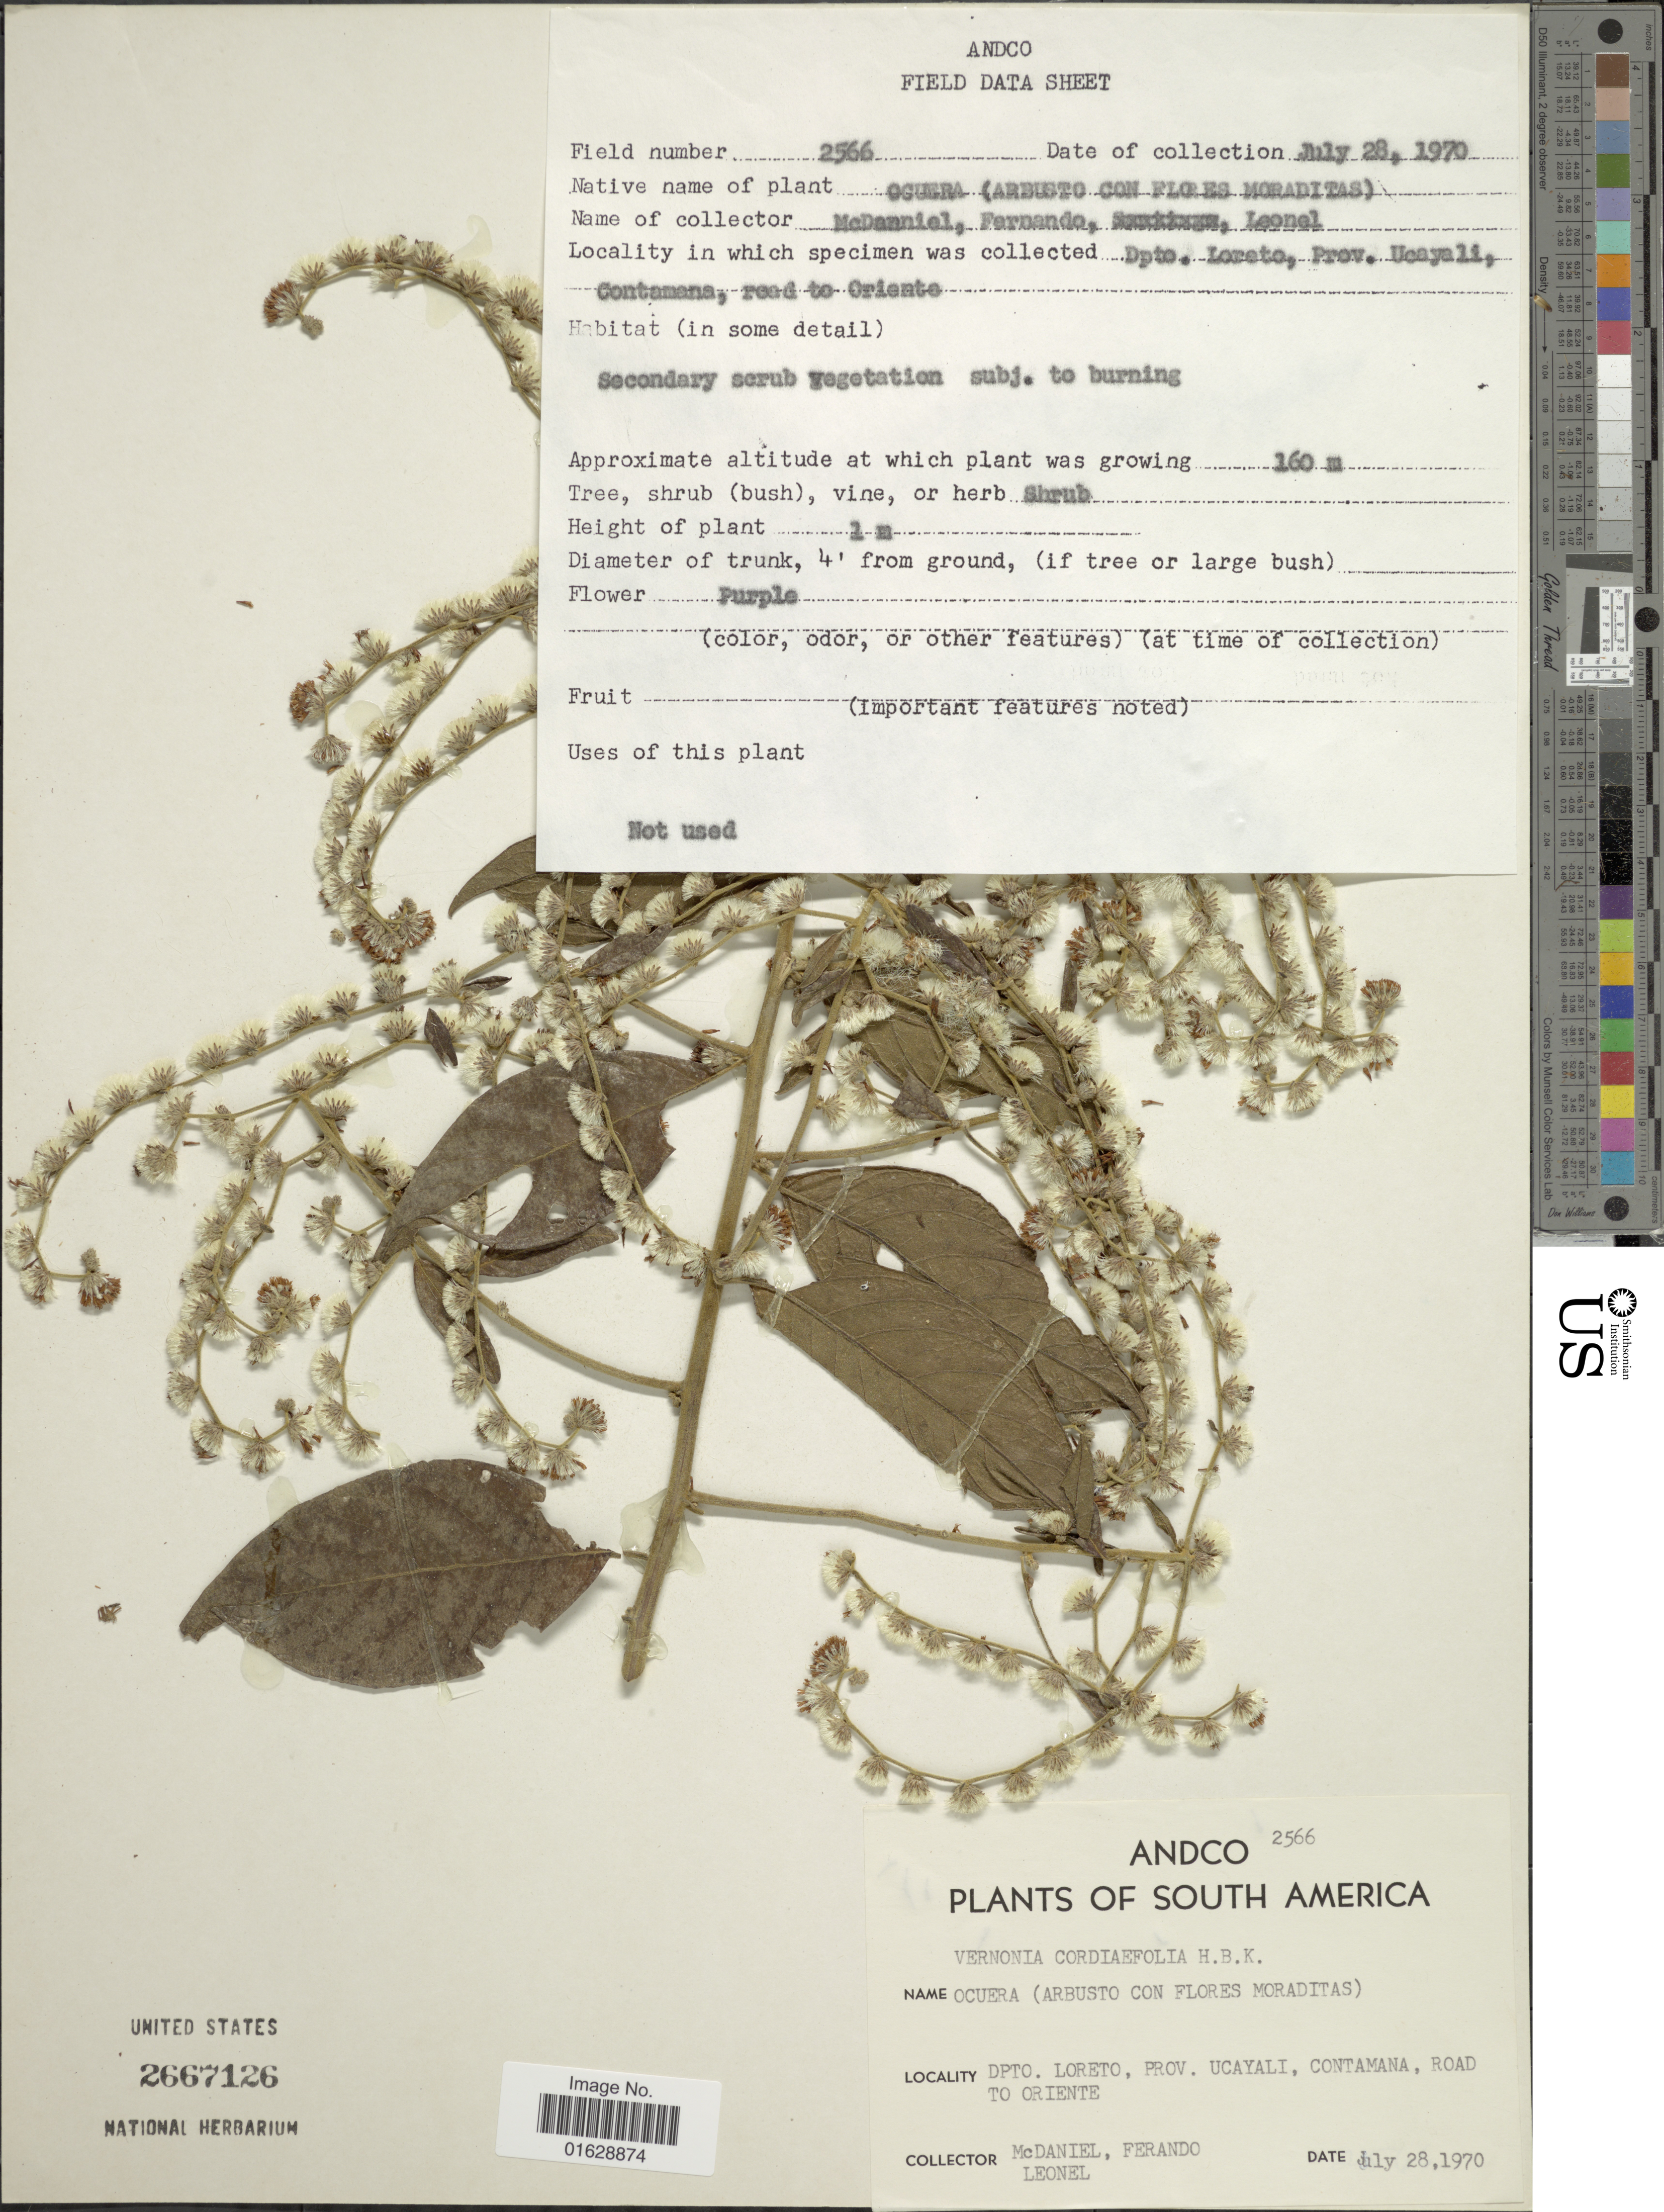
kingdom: Plantae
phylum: Tracheophyta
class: Magnoliopsida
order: Asterales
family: Asteraceae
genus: Lepidaploa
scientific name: Lepidaploa cordiaefolia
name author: (Kunth) H. Rob.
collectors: -- McDaniel, -- Fernando & -- Leonel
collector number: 2566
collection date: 1970-07-28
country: Peru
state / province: Loreto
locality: Prov. Ucayali, Contamana, road to Oriente.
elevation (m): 160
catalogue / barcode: US 2667126